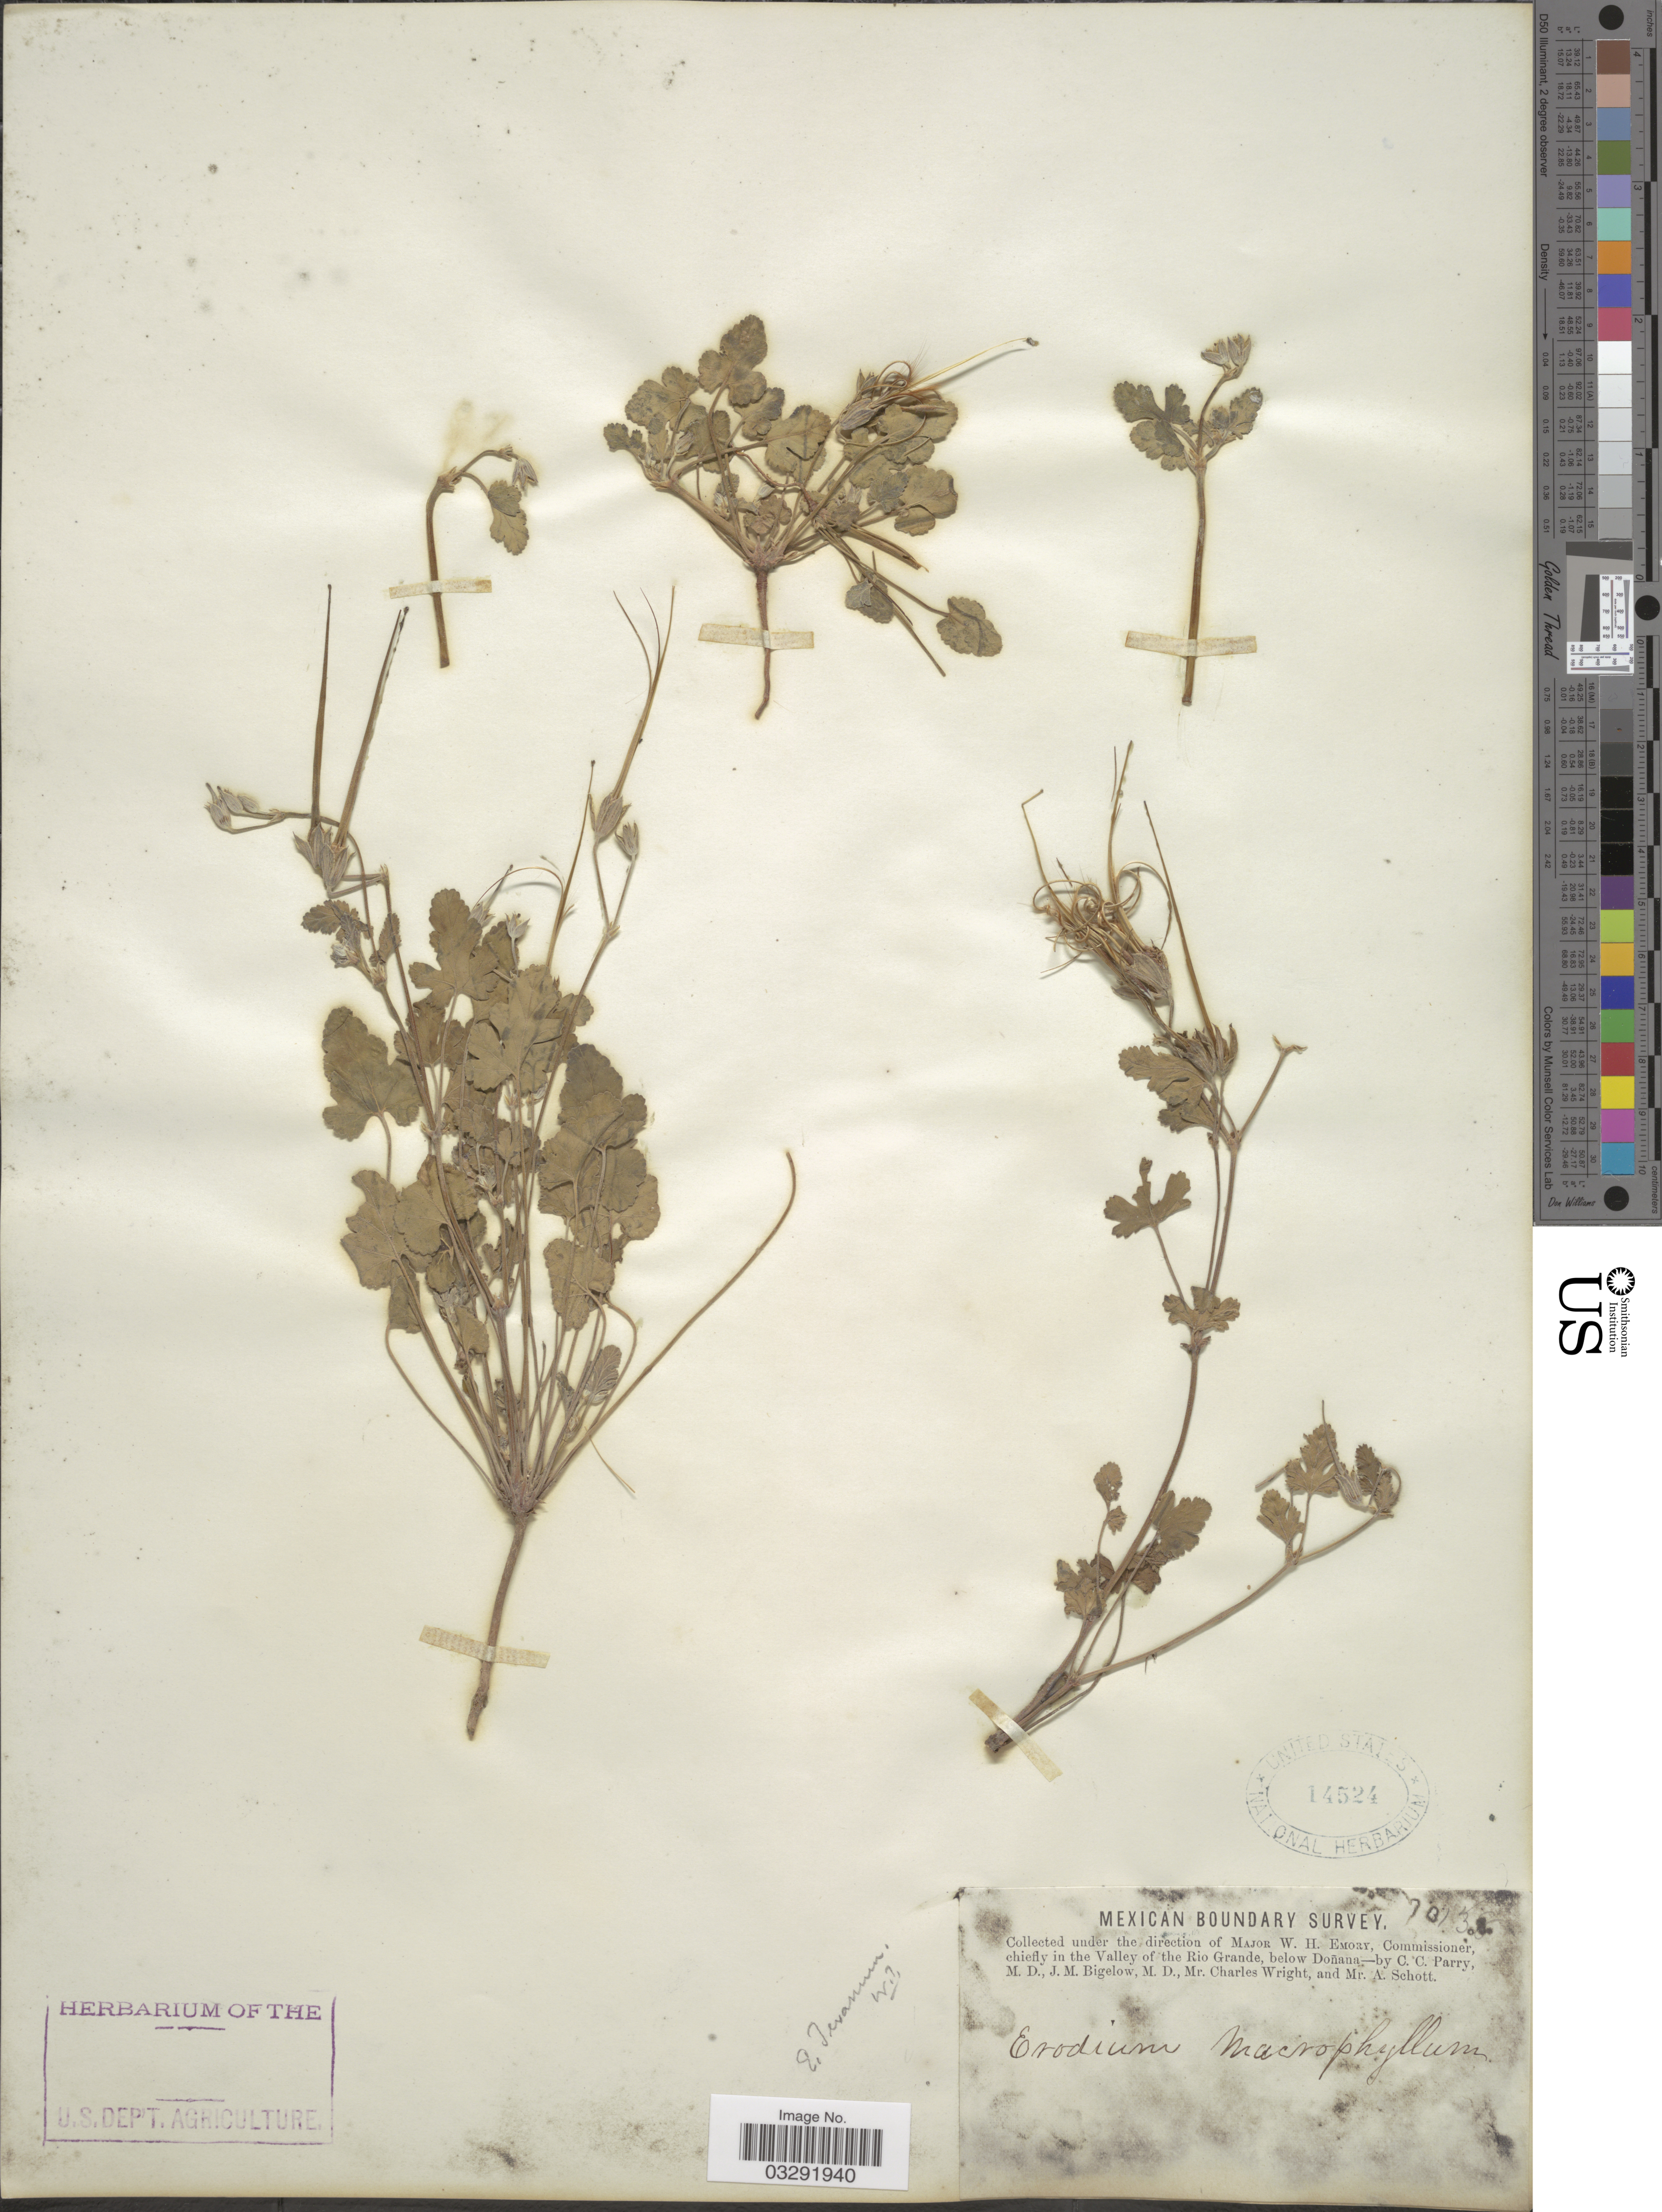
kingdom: Plantae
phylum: Tracheophyta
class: Magnoliopsida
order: Geraniales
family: Geraniaceae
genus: Erodium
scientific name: Erodium texanum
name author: A. Gray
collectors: C. C. Parry, J. M. Bigelow, C. Wright & A. Schott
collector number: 138*?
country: Mexico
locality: Valley of the Rio Grande, below Doñana.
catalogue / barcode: US 14524